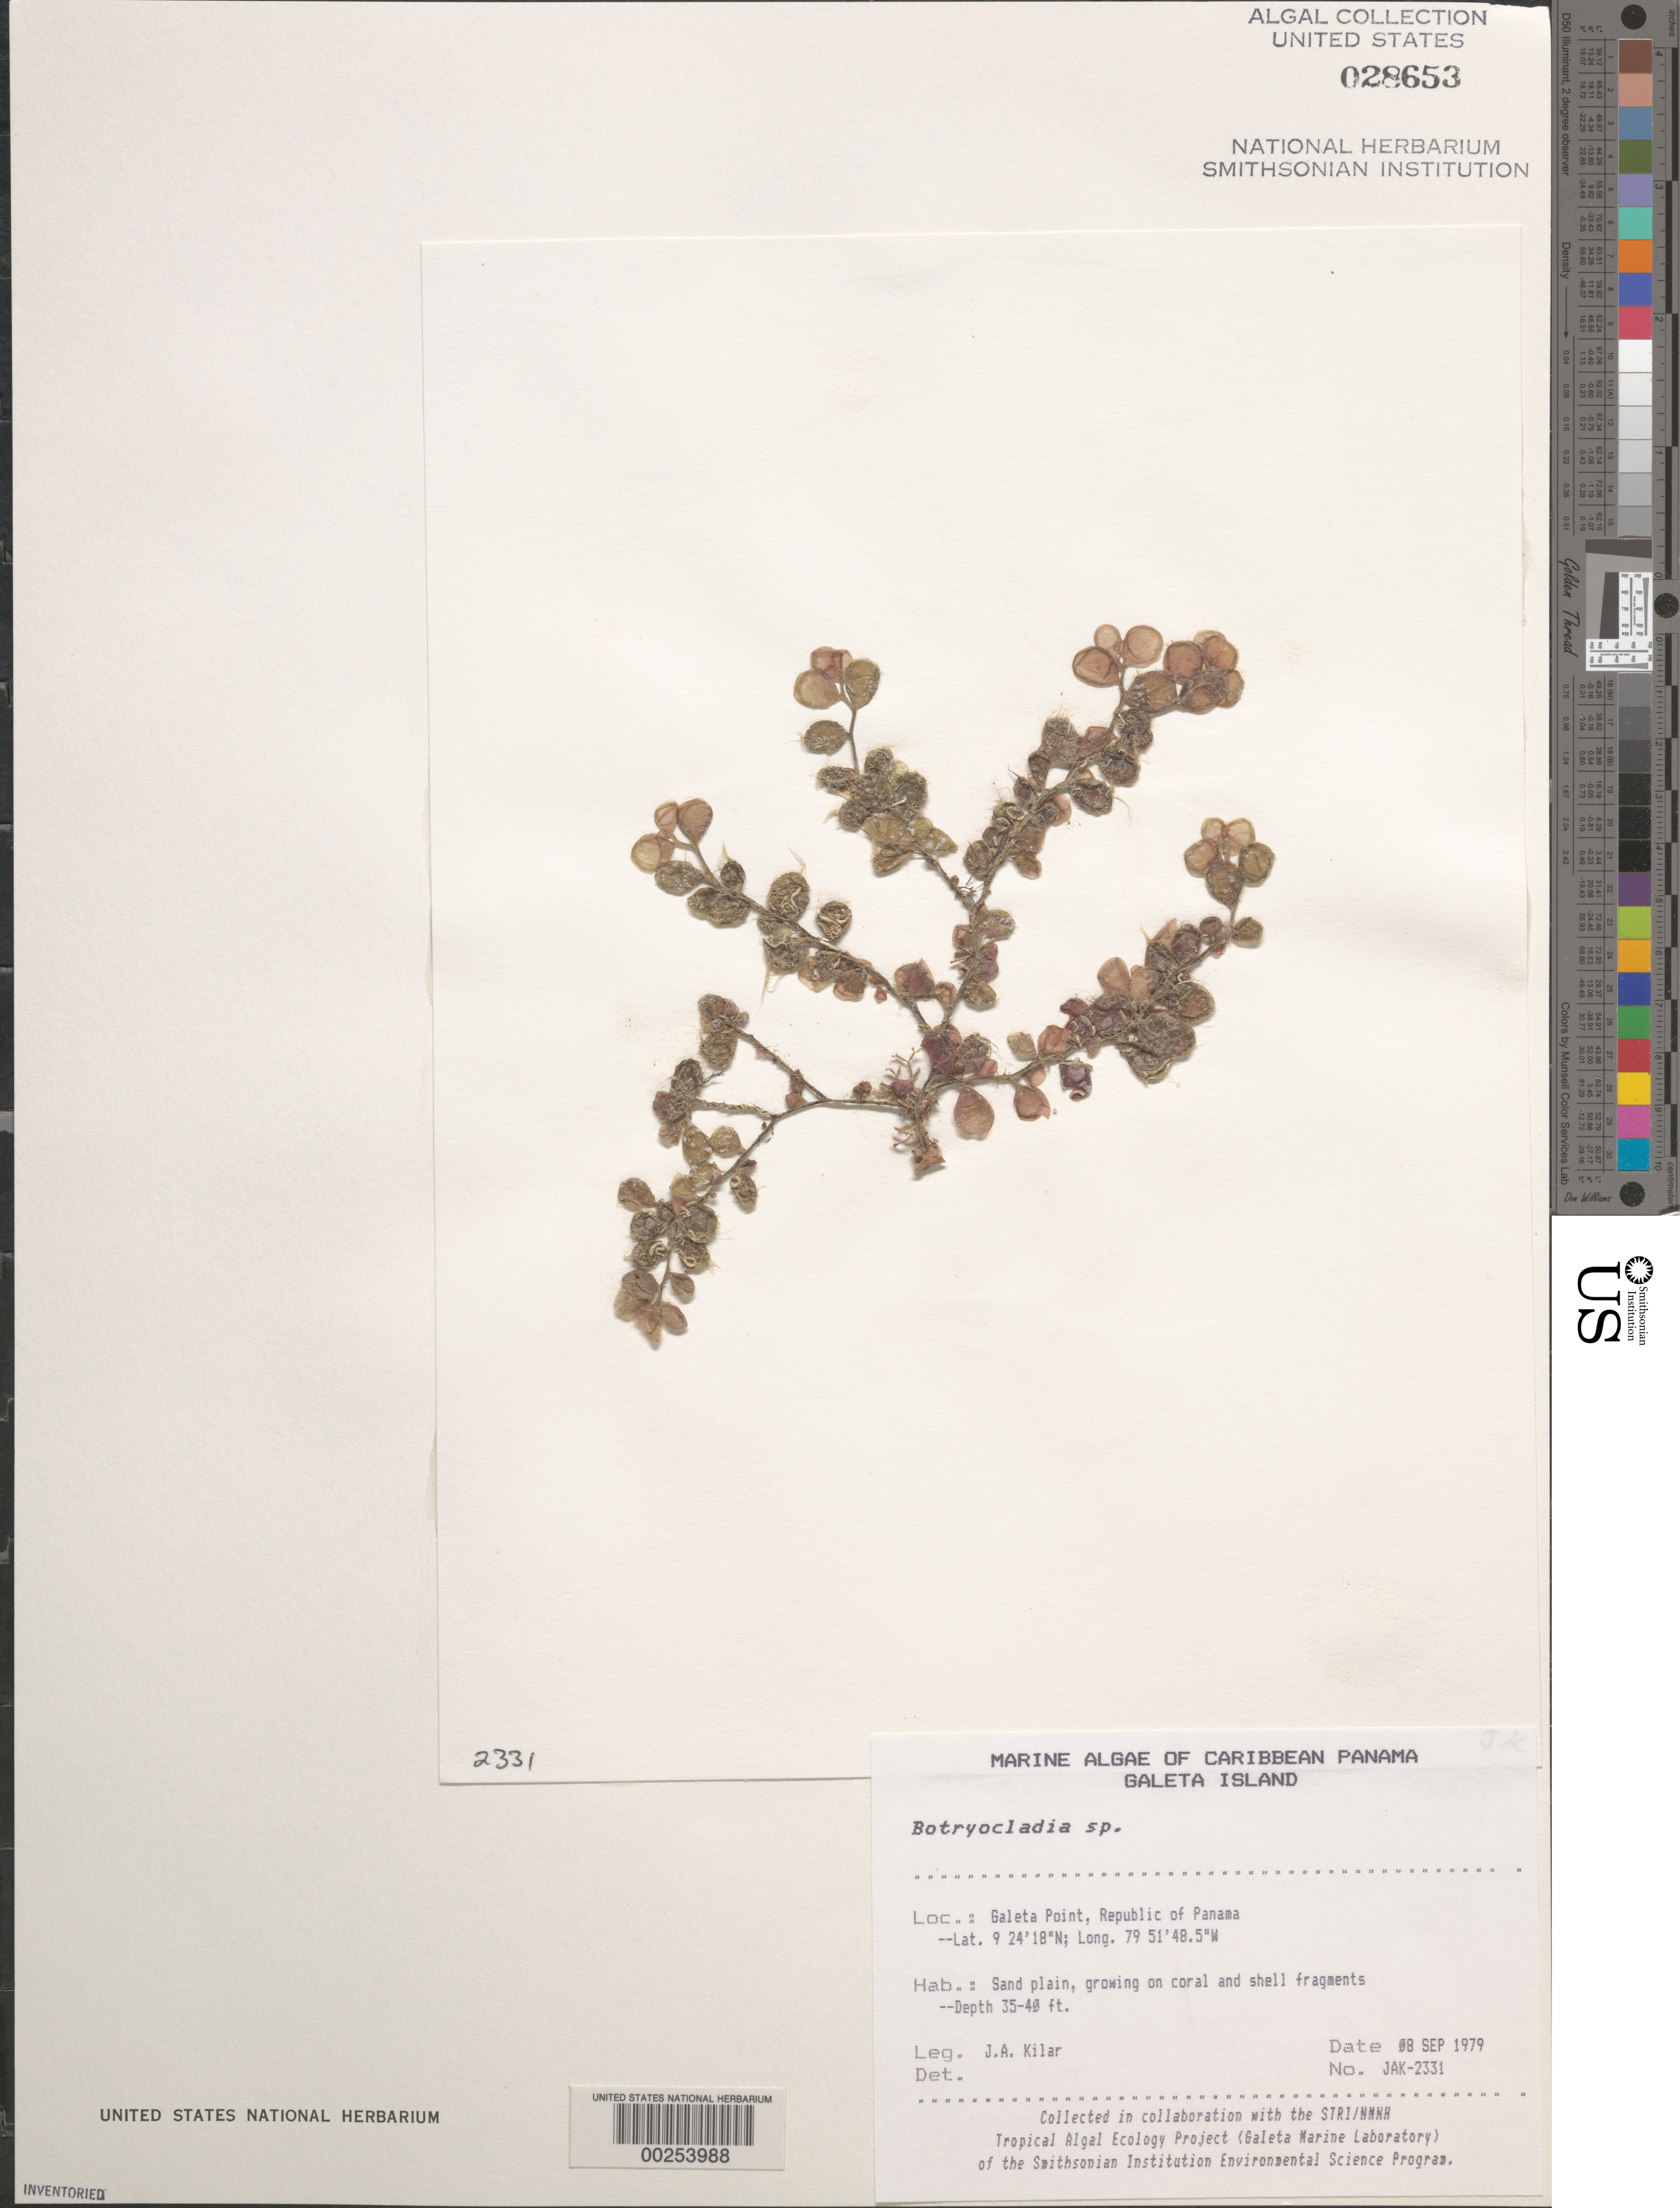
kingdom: Plantae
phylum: Rhodophyta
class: Florideophyceae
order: Rhodymeniales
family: Rhodymeniaceae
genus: Botryocladia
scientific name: Botryocladia sp.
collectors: J. A. Kilar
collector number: JAK-2331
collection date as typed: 08 Sep 1979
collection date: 1979-09-08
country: Panama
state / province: Colón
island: Galeta Island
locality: Galeta Point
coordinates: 9 24' 18" N, 79 51' 48.5" W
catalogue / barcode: US 28653